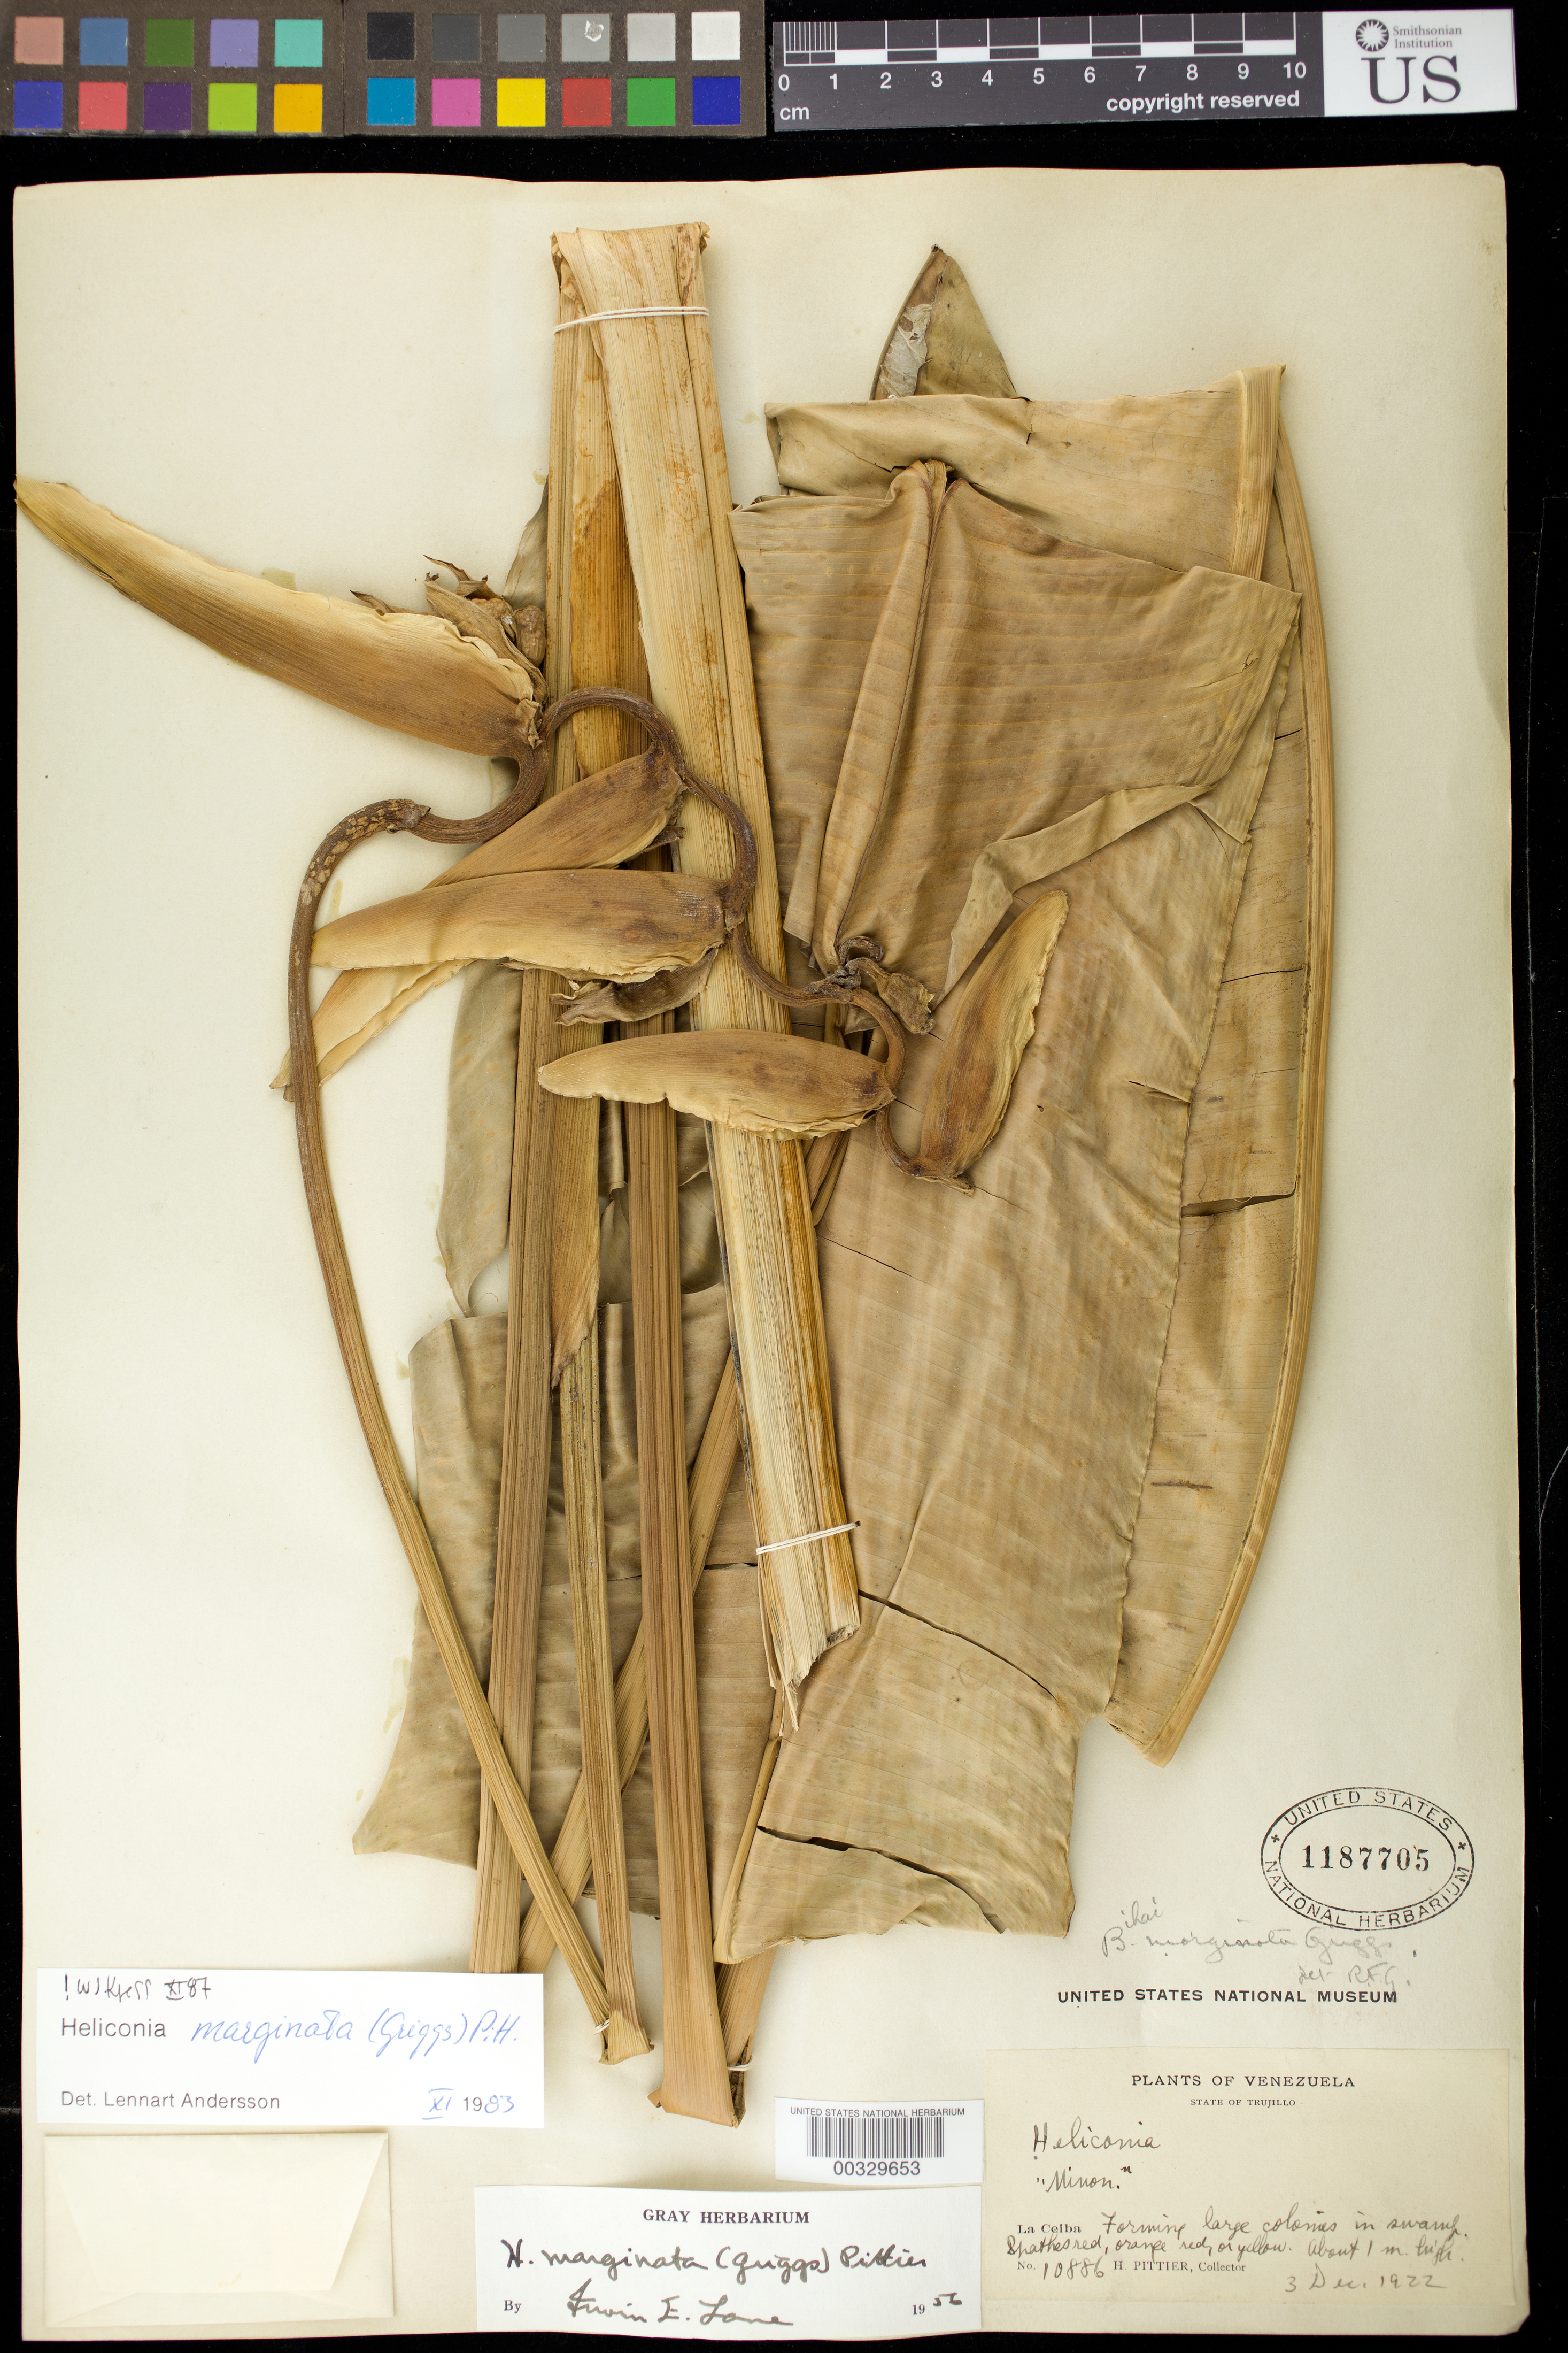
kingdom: Plantae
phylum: Tracheophyta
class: Liliopsida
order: Zingiberales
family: Heliconiaceae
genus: Heliconia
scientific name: Heliconia marginata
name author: (R.F. Griggs) Pittier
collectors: H. F. Pittier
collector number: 10886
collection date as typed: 03 Dec 1922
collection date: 1922-12-03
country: Venezuela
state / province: Trujillo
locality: La ceiba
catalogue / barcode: US 1187705